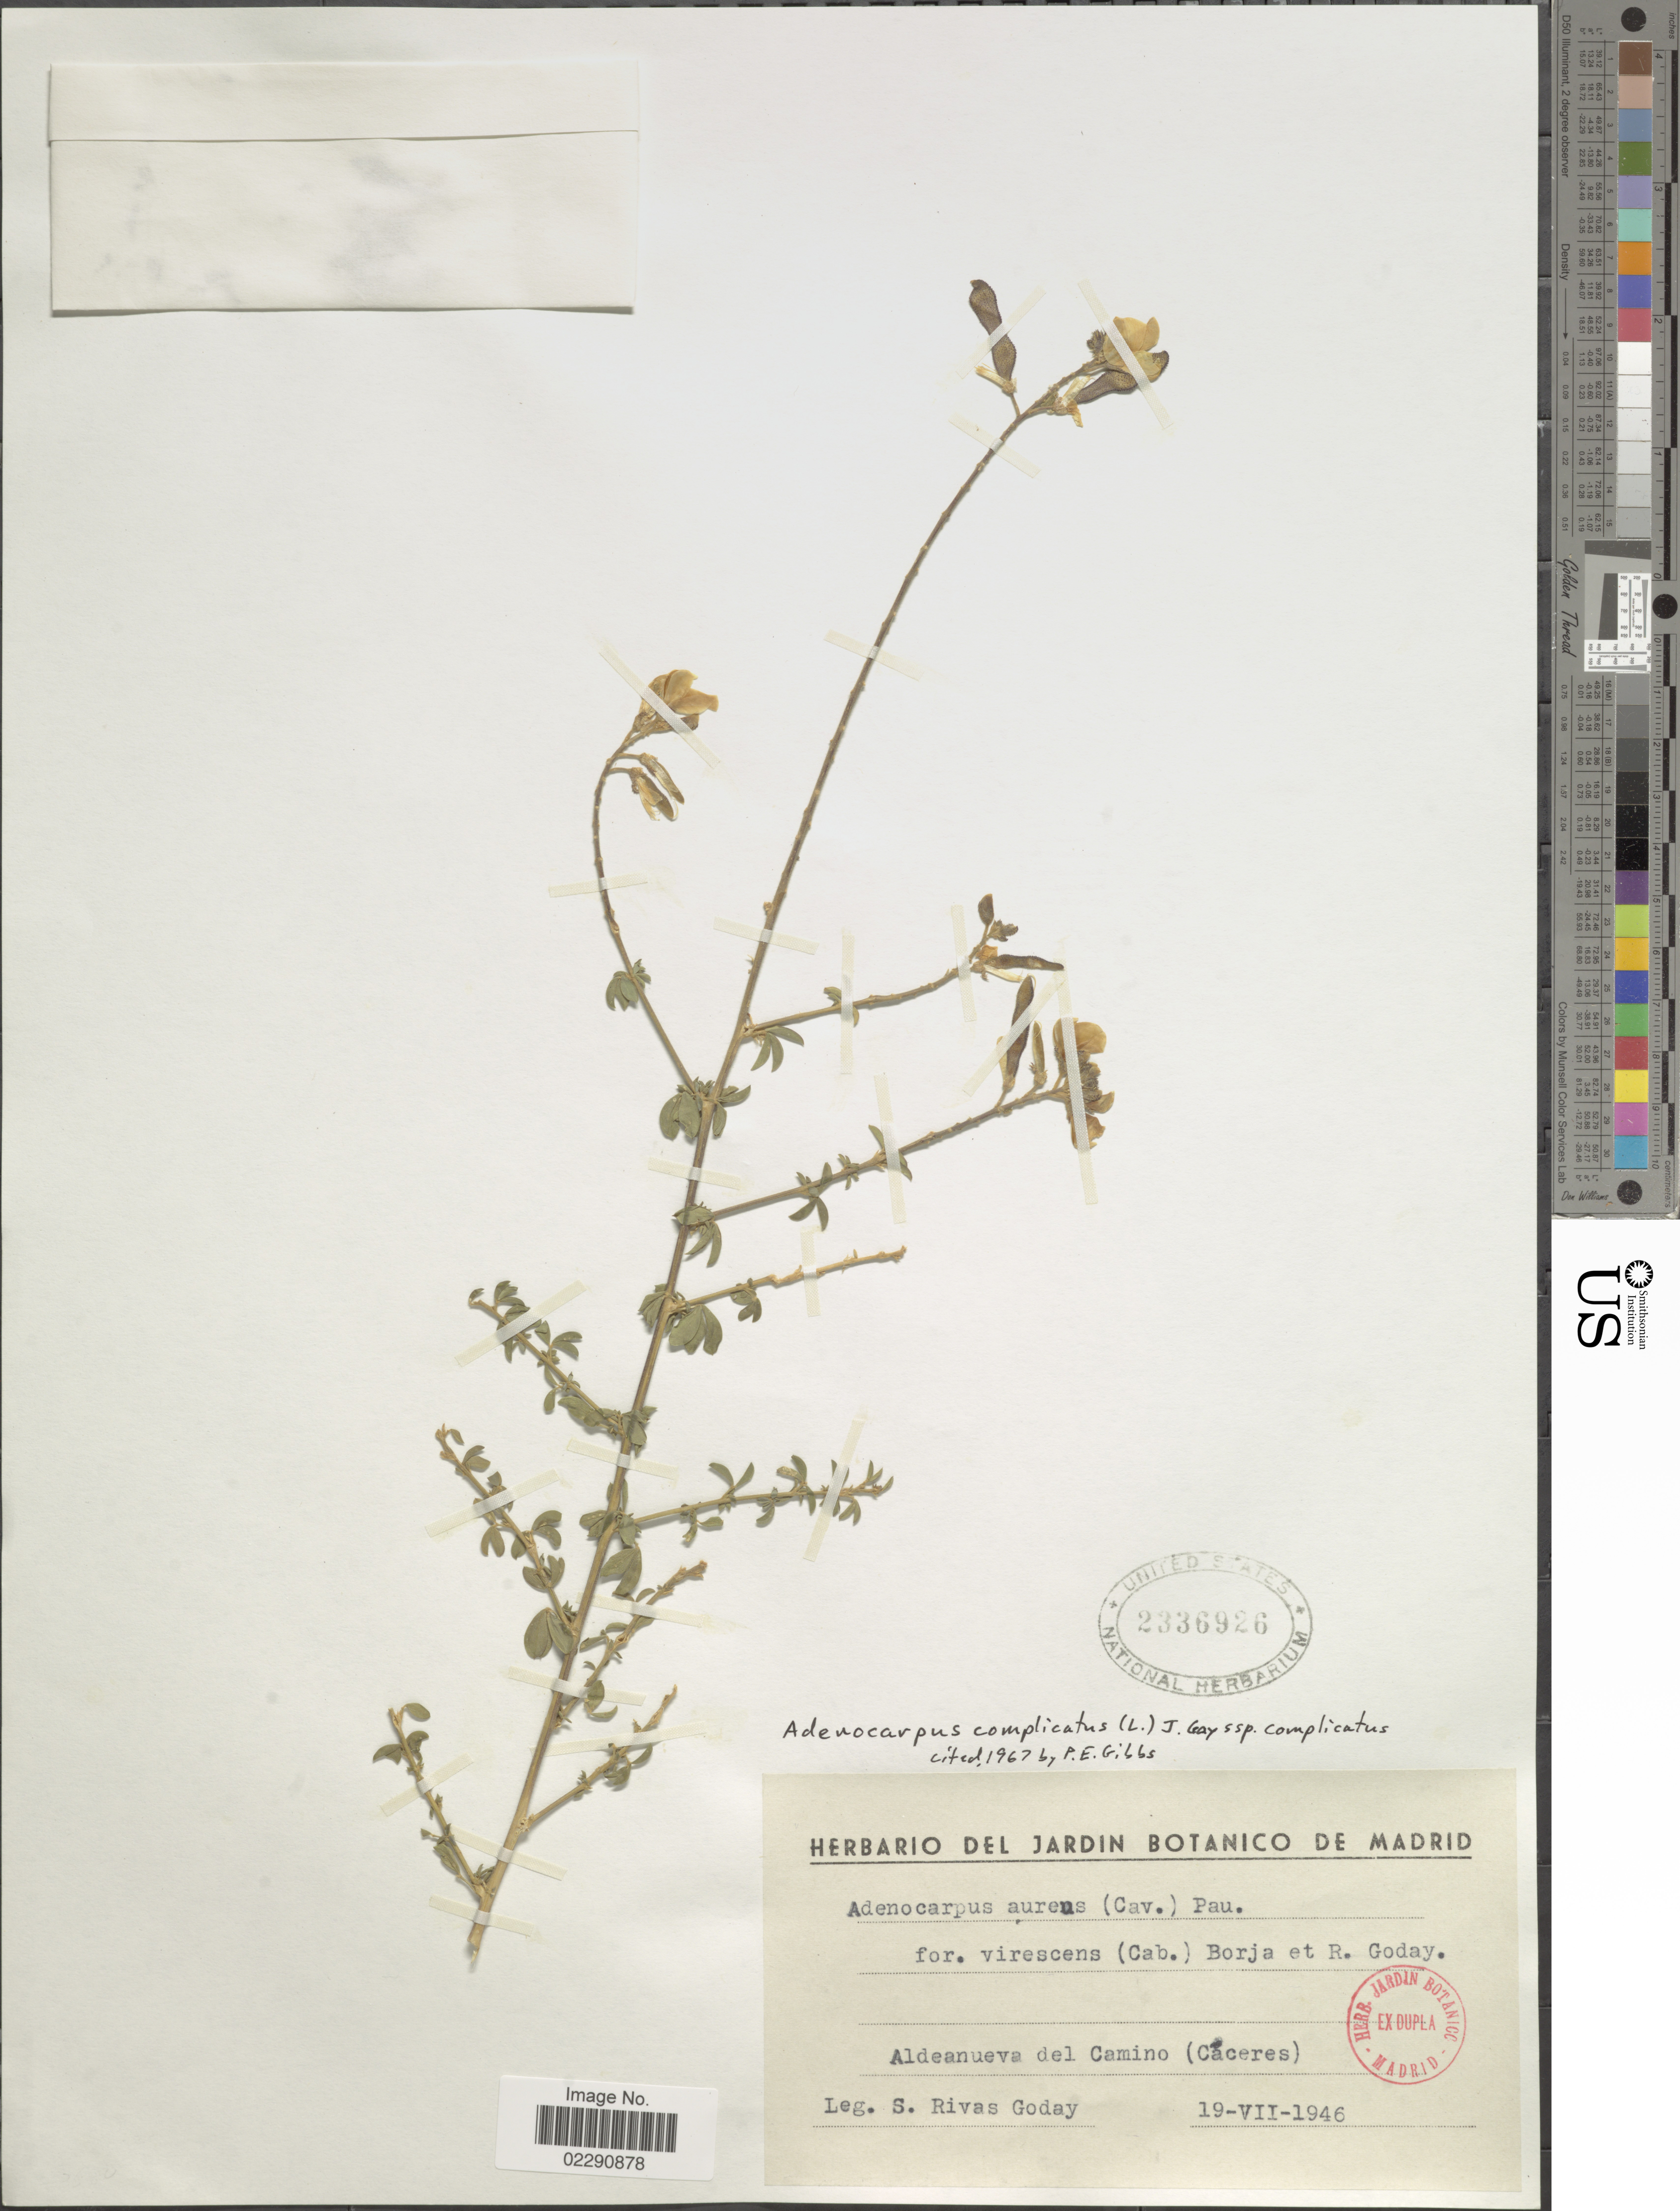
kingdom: Plantae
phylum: Tracheophyta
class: Magnoliopsida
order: Fabales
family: Fabaceae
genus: Adenocarpus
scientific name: Adenocarpus complicatus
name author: J. Gay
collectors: S. Goday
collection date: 1946-07-19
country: Spain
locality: Aldeanueva del Camino (Caceres)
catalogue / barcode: US 2336926